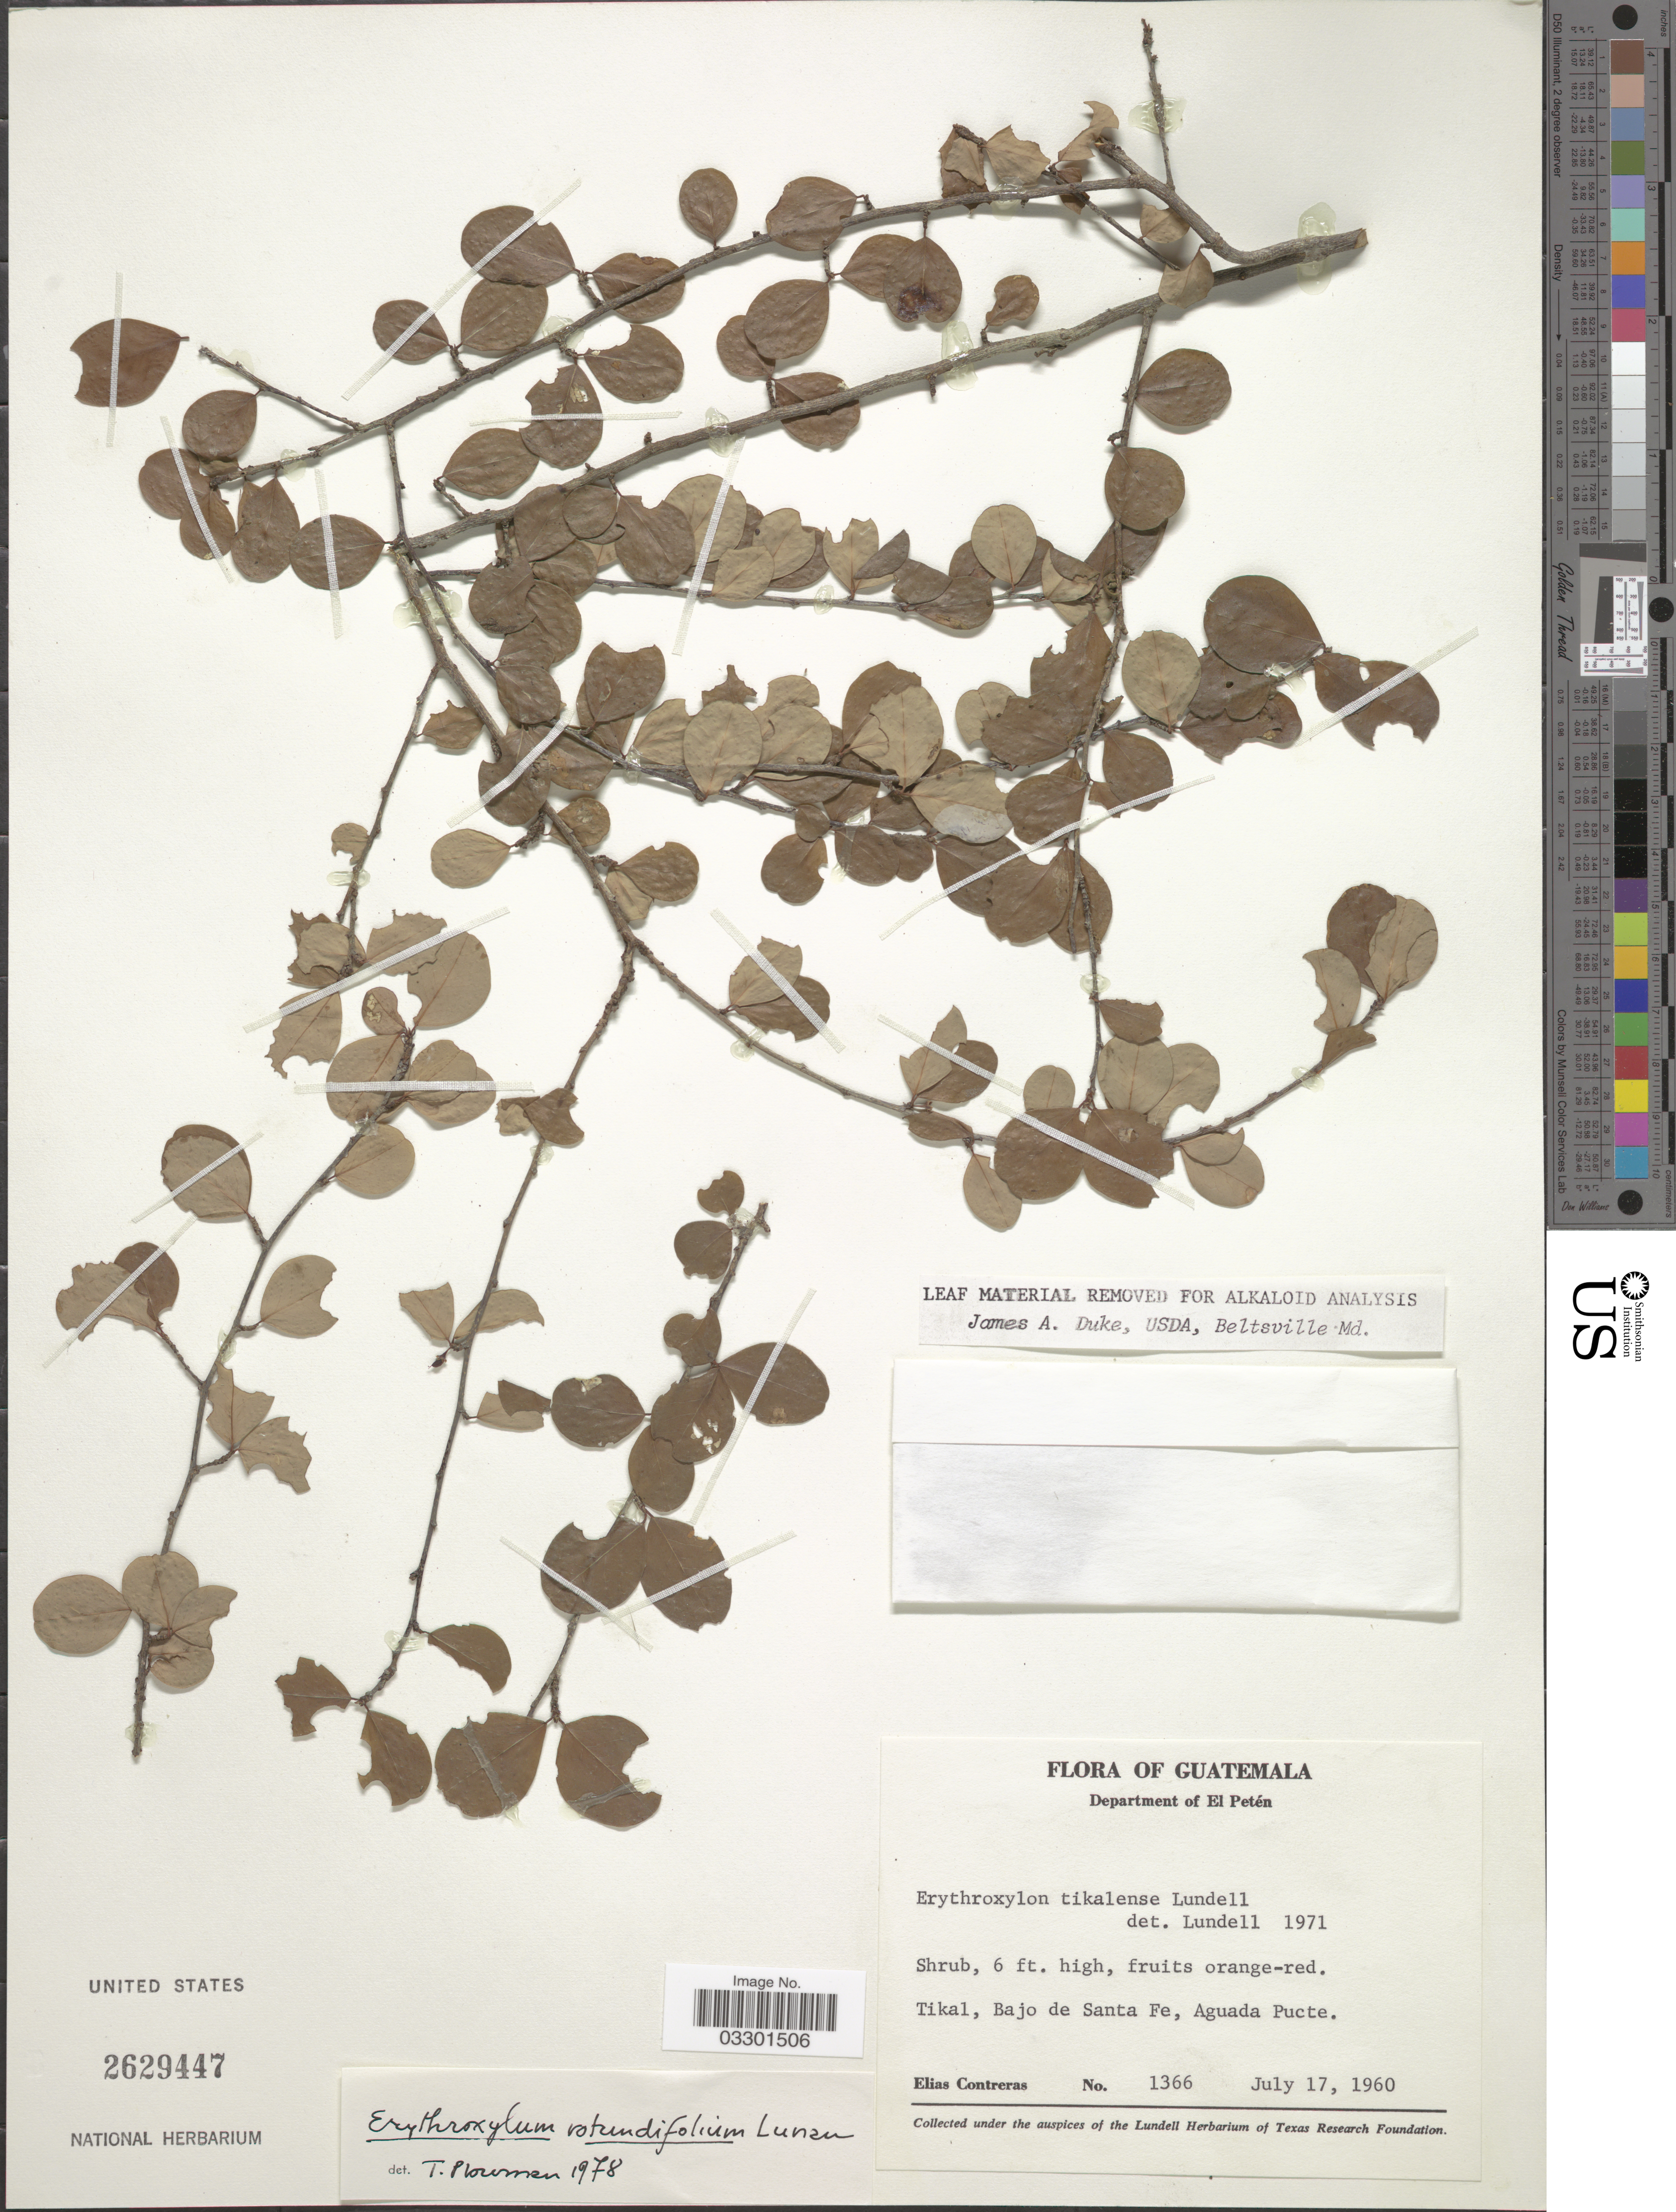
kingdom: Plantae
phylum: Tracheophyta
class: Magnoliopsida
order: Malpighiales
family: Erythroxylaceae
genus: Erythroxylum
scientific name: Erythroxylum rotundifolium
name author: Lunan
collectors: E. Contreras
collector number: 1366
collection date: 1960-07-17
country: Guatemala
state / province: El Petén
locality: Department of El Petén. Tikal, Bajo de Santa Fe, Aguada Pucte.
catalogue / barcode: US 2629447